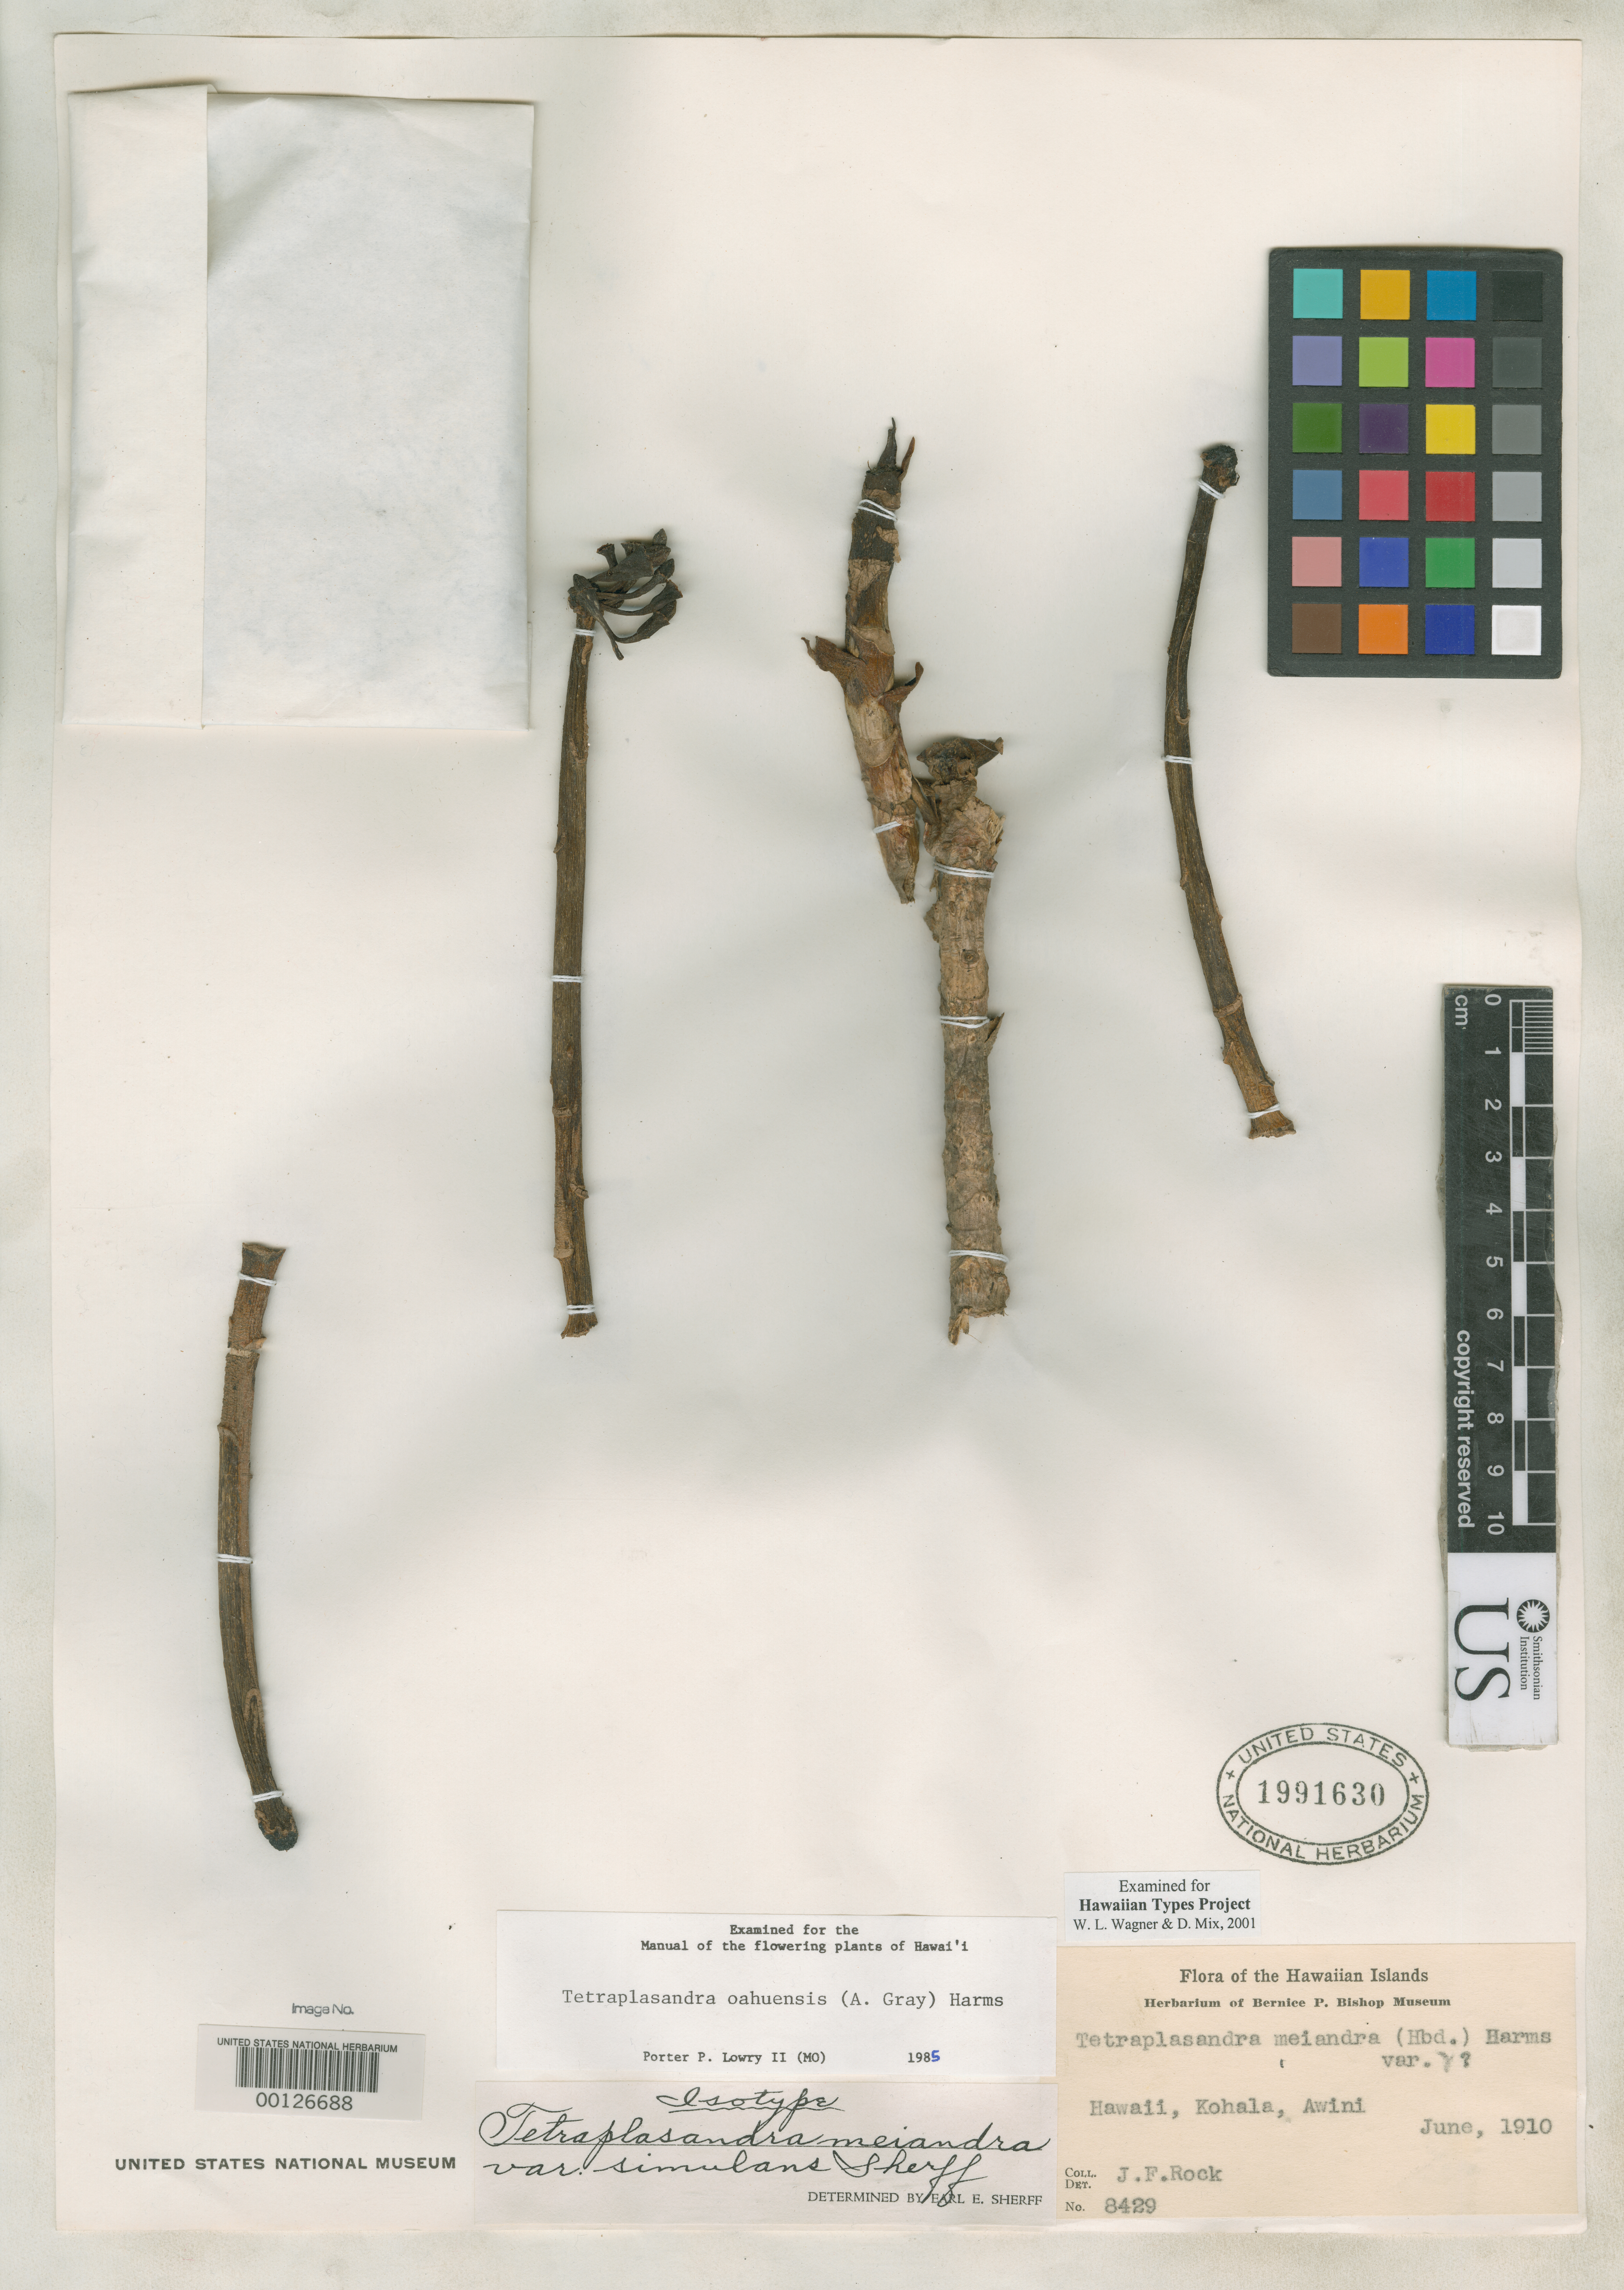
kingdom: Plantae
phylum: Tracheophyta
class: Magnoliopsida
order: Apiales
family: Araliaceae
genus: Tetraplasandra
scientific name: Tetraplasandra meiandra var. simulans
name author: Sherff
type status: Isotype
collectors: J. F. Rock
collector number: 8429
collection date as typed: Jun 1910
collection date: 1910-06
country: United States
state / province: Hawaii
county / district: Hawaii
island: Hawaii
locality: Awini, Kohala.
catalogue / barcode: US 1991630